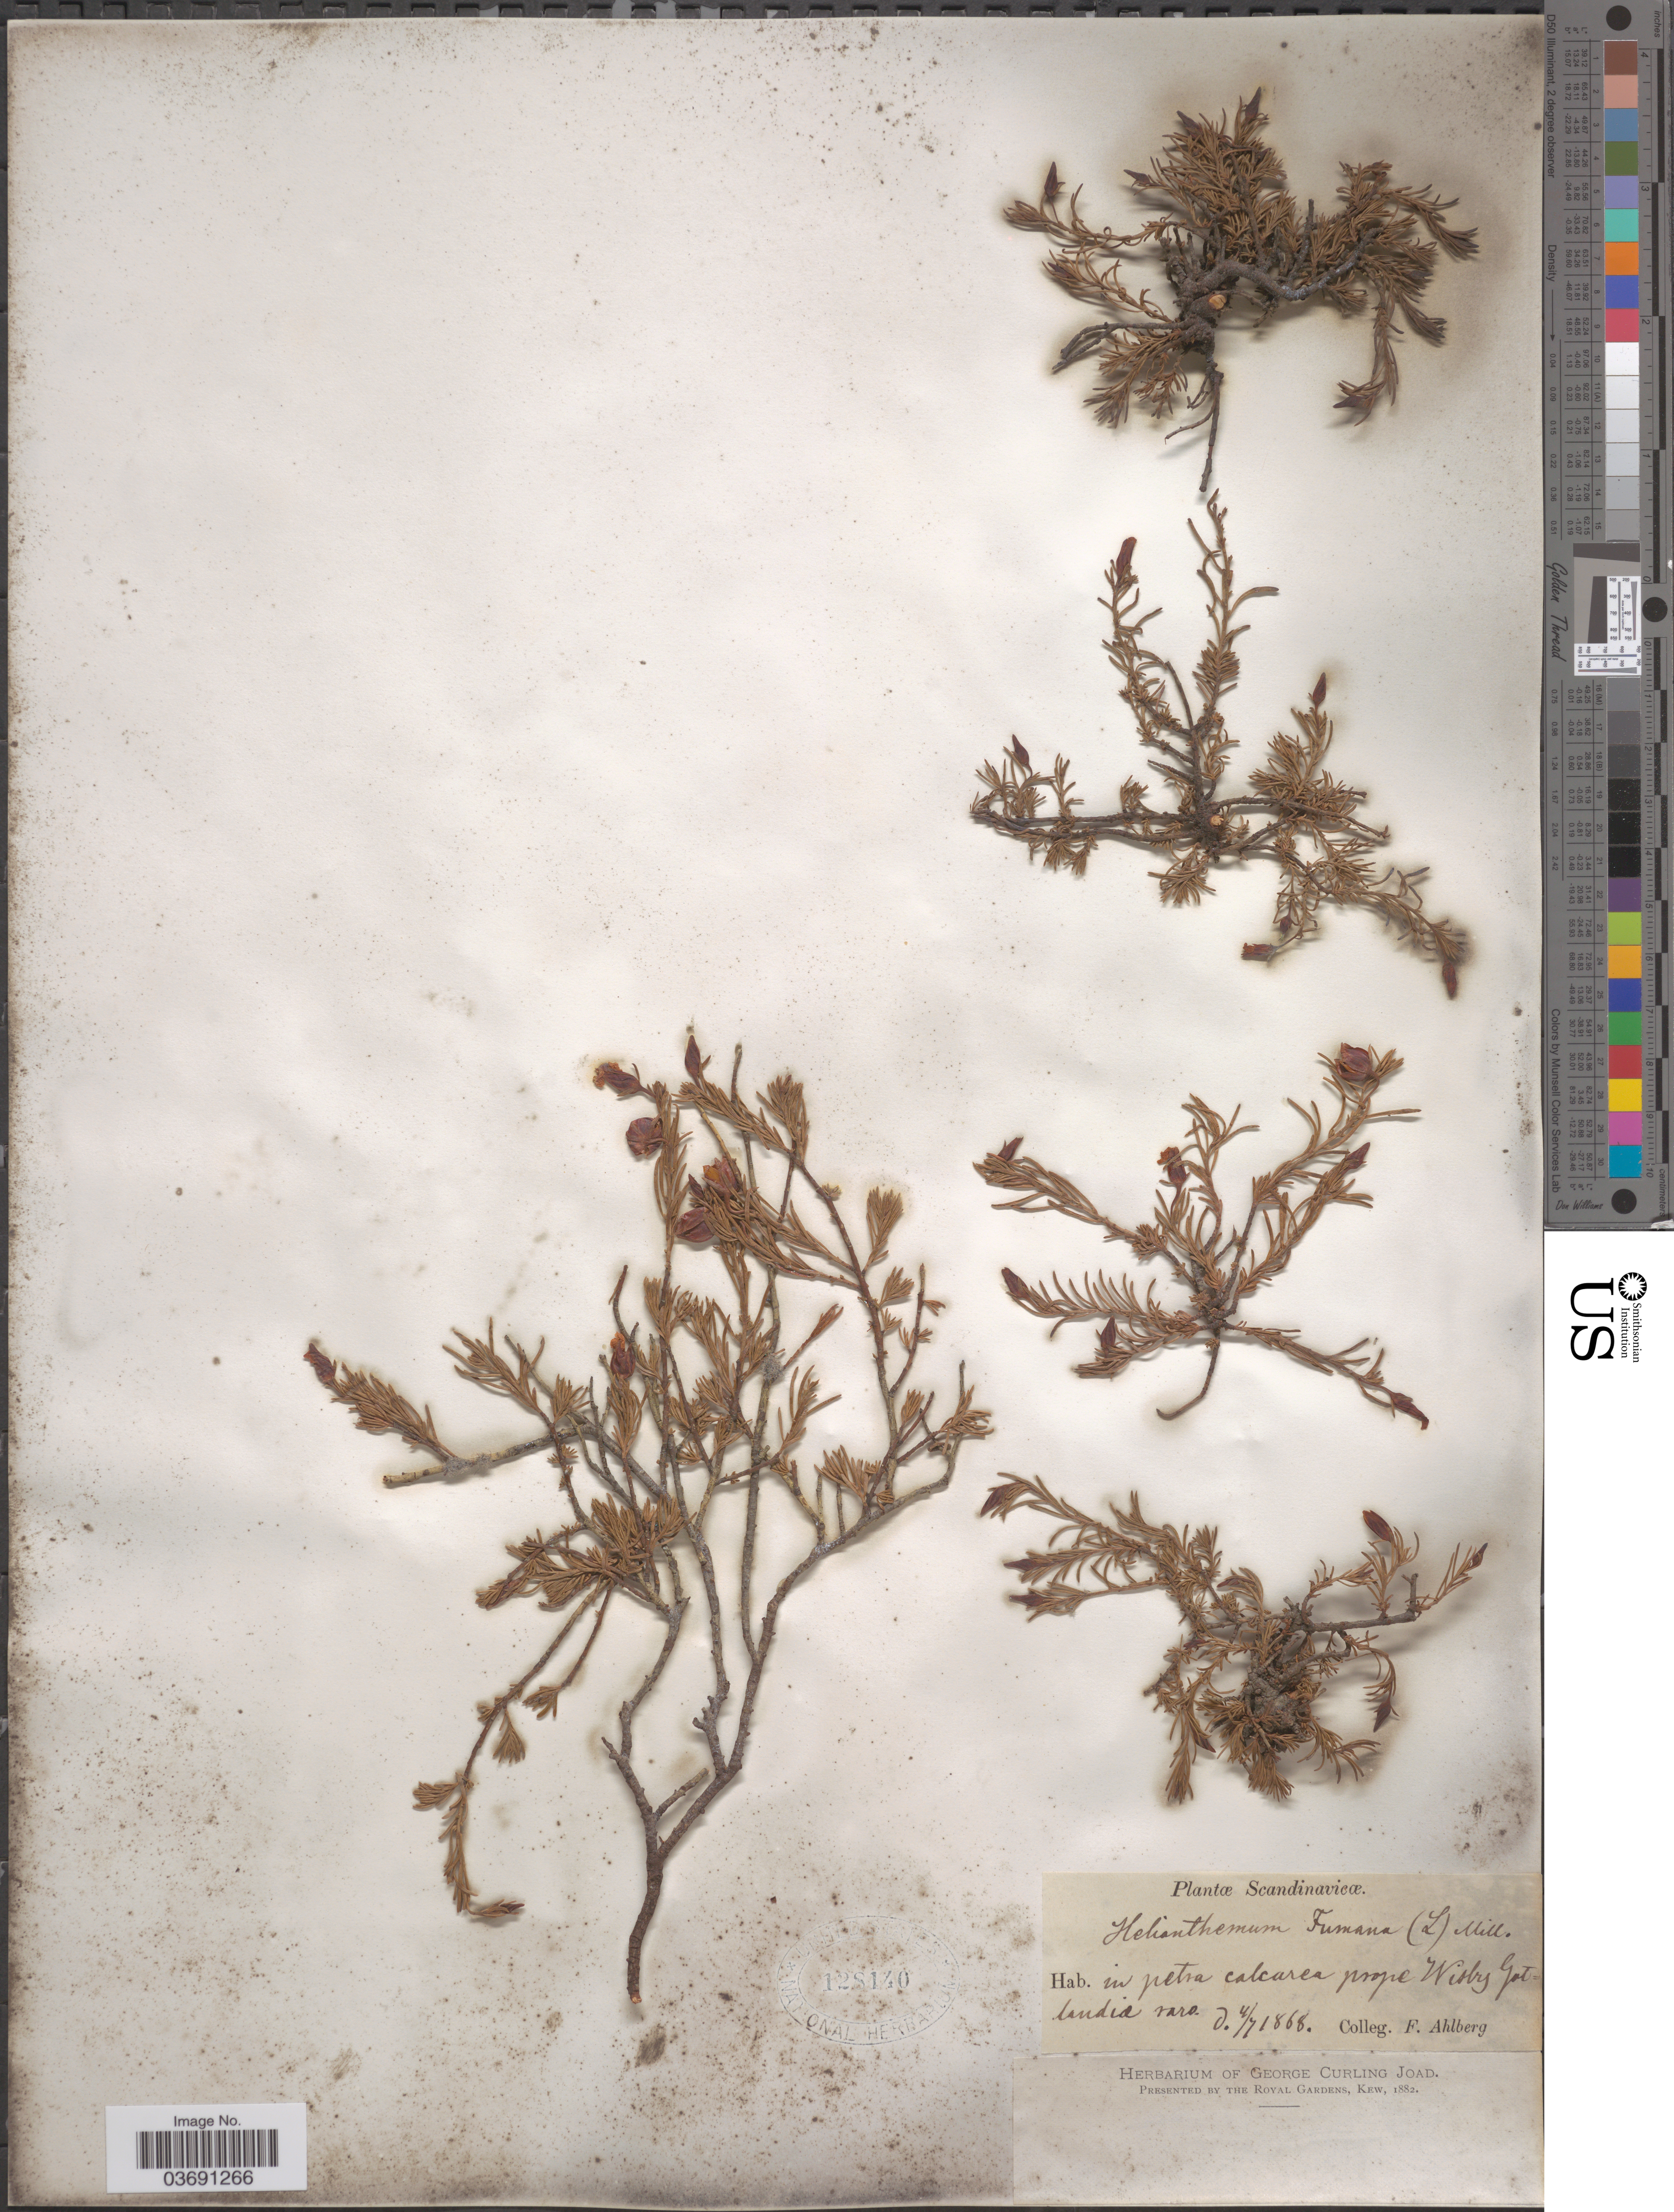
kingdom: Plantae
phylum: Tracheophyta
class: Magnoliopsida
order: Malvales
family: Cistaceae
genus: Fumana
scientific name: Fumana fumana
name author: H. Karst.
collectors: F. Ahlberg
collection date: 1868-07-04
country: Sweden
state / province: Gotland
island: Gotland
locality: Scandinavicæ. In petra calcares prope Wisby Gotlandia raro.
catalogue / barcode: US 128140